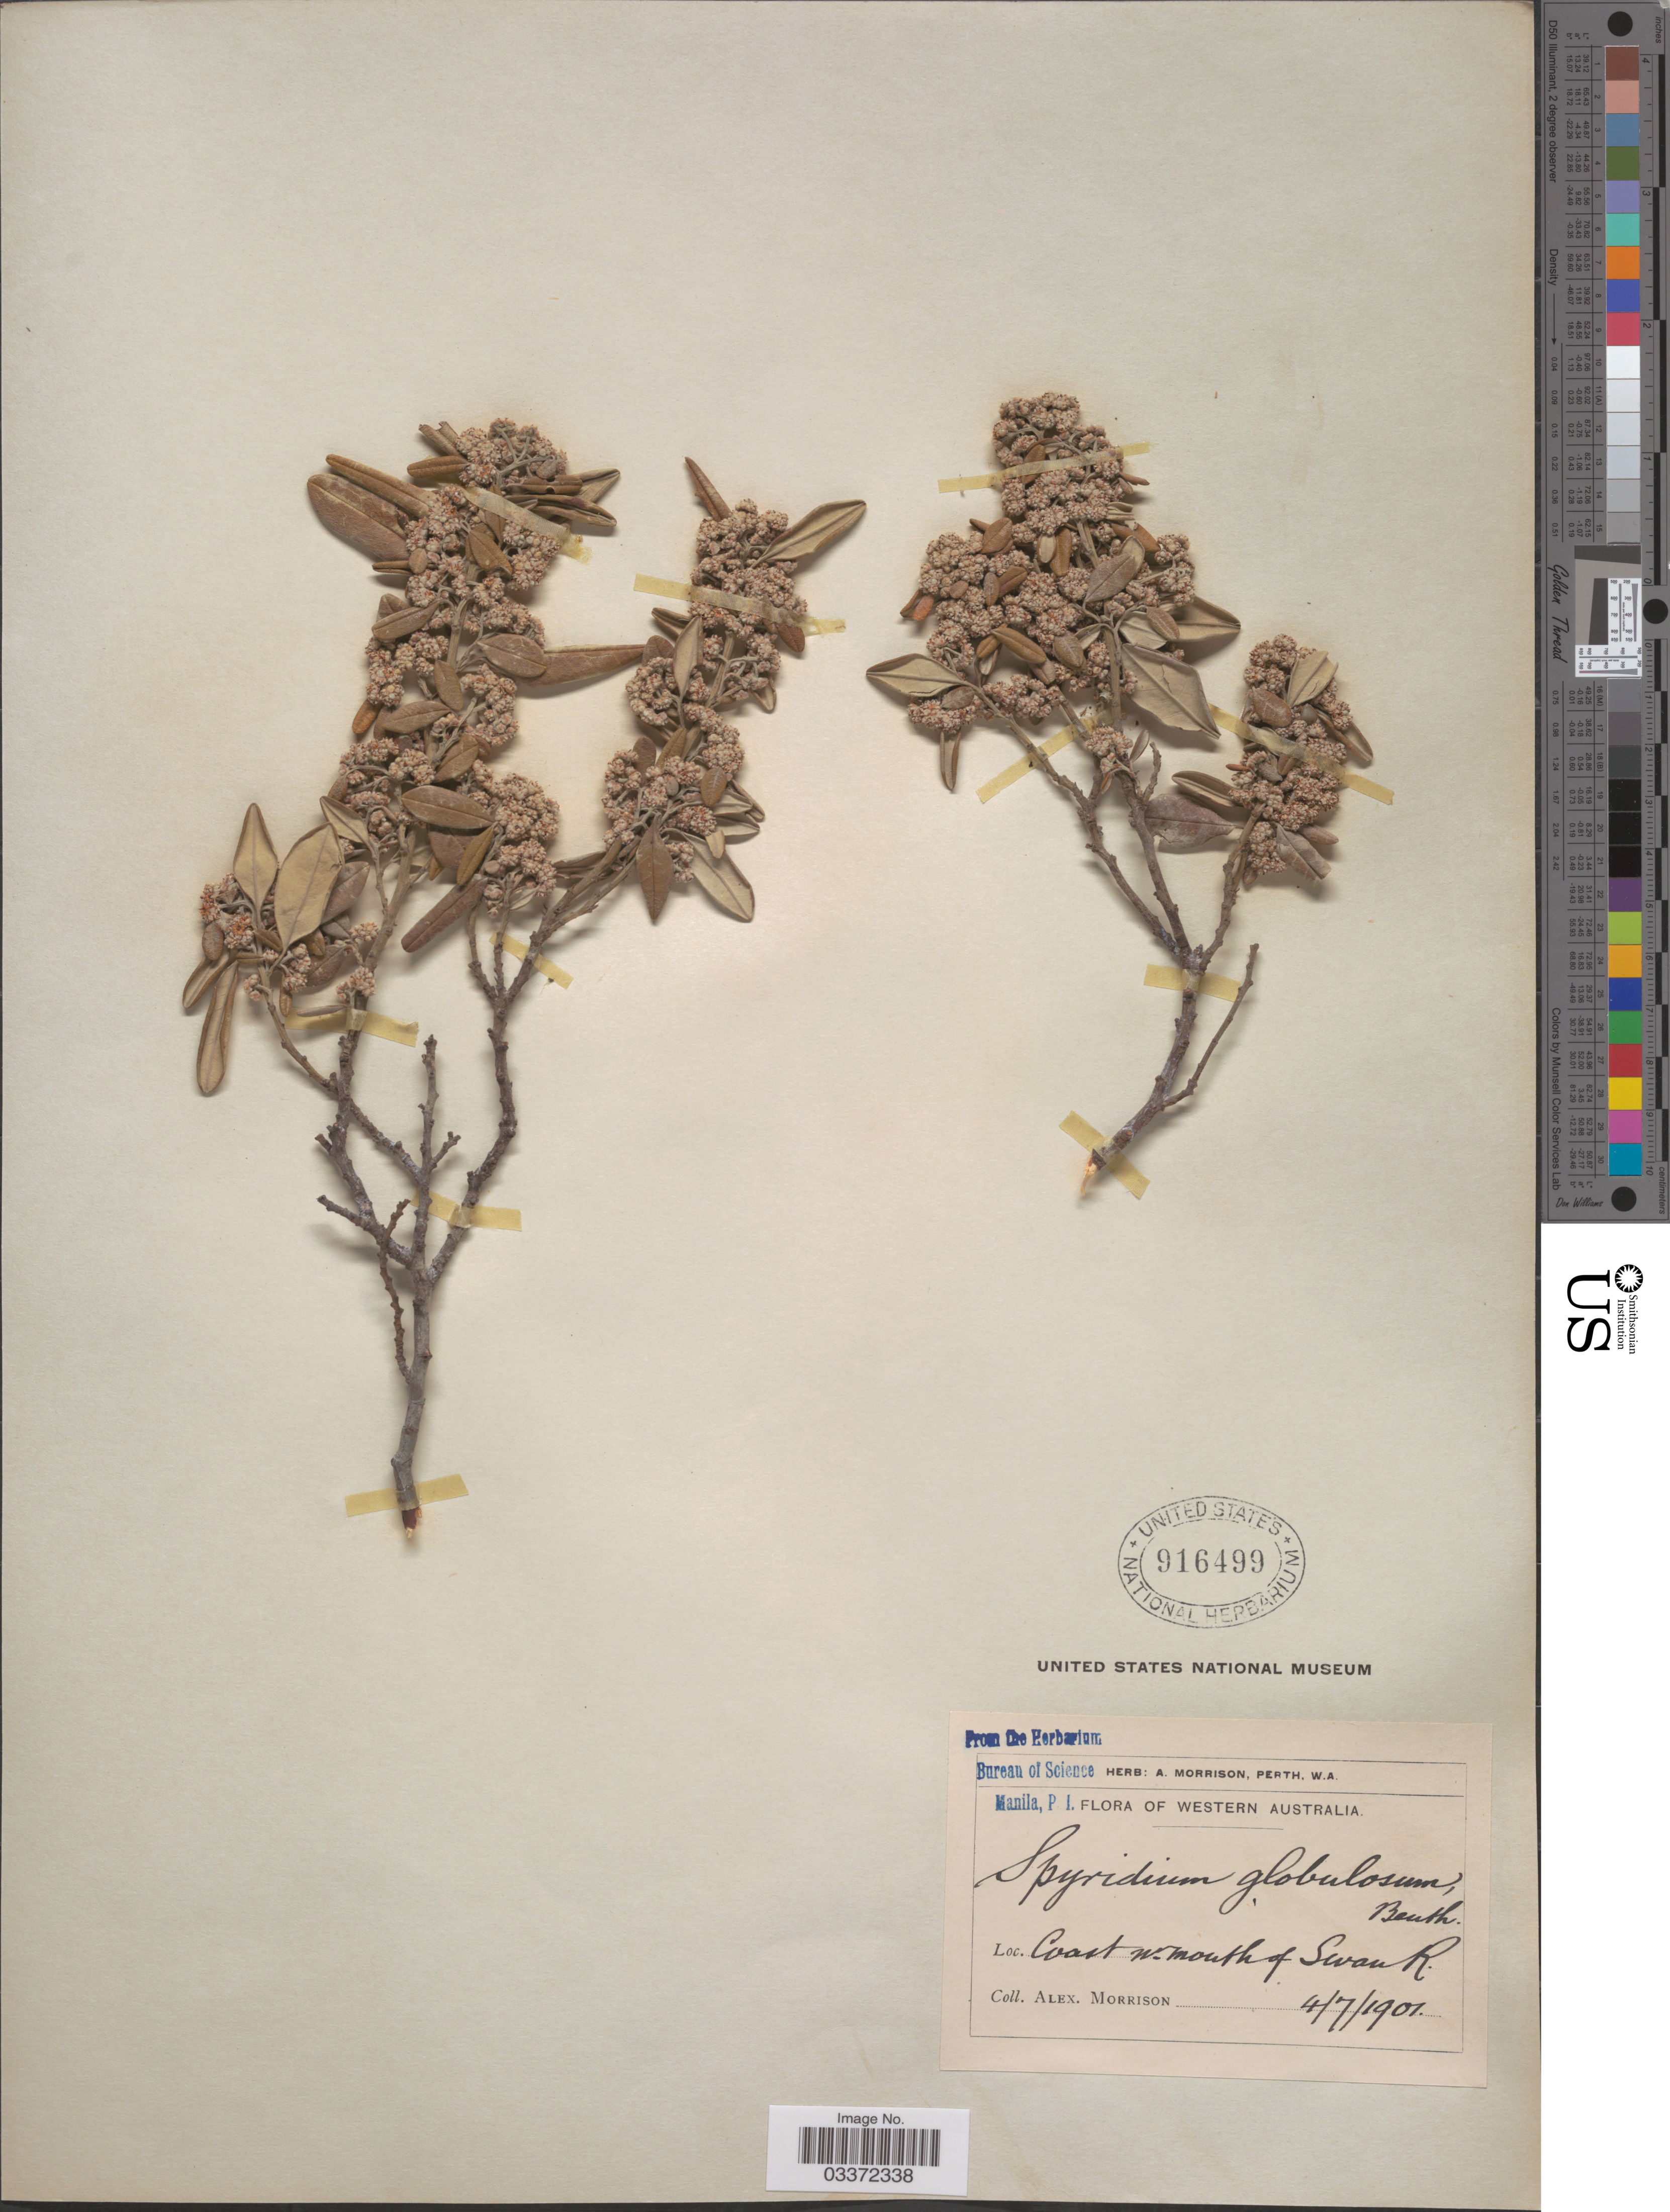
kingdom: Plantae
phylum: Tracheophyta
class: Magnoliopsida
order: Rosales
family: Rhamnaceae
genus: Spyridium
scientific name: Spyridium globulosum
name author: Benth.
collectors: A. Morrison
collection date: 1901-07-04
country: Australia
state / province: Western Australia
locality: Coast w. mouth of Swan R.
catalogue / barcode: US 916499